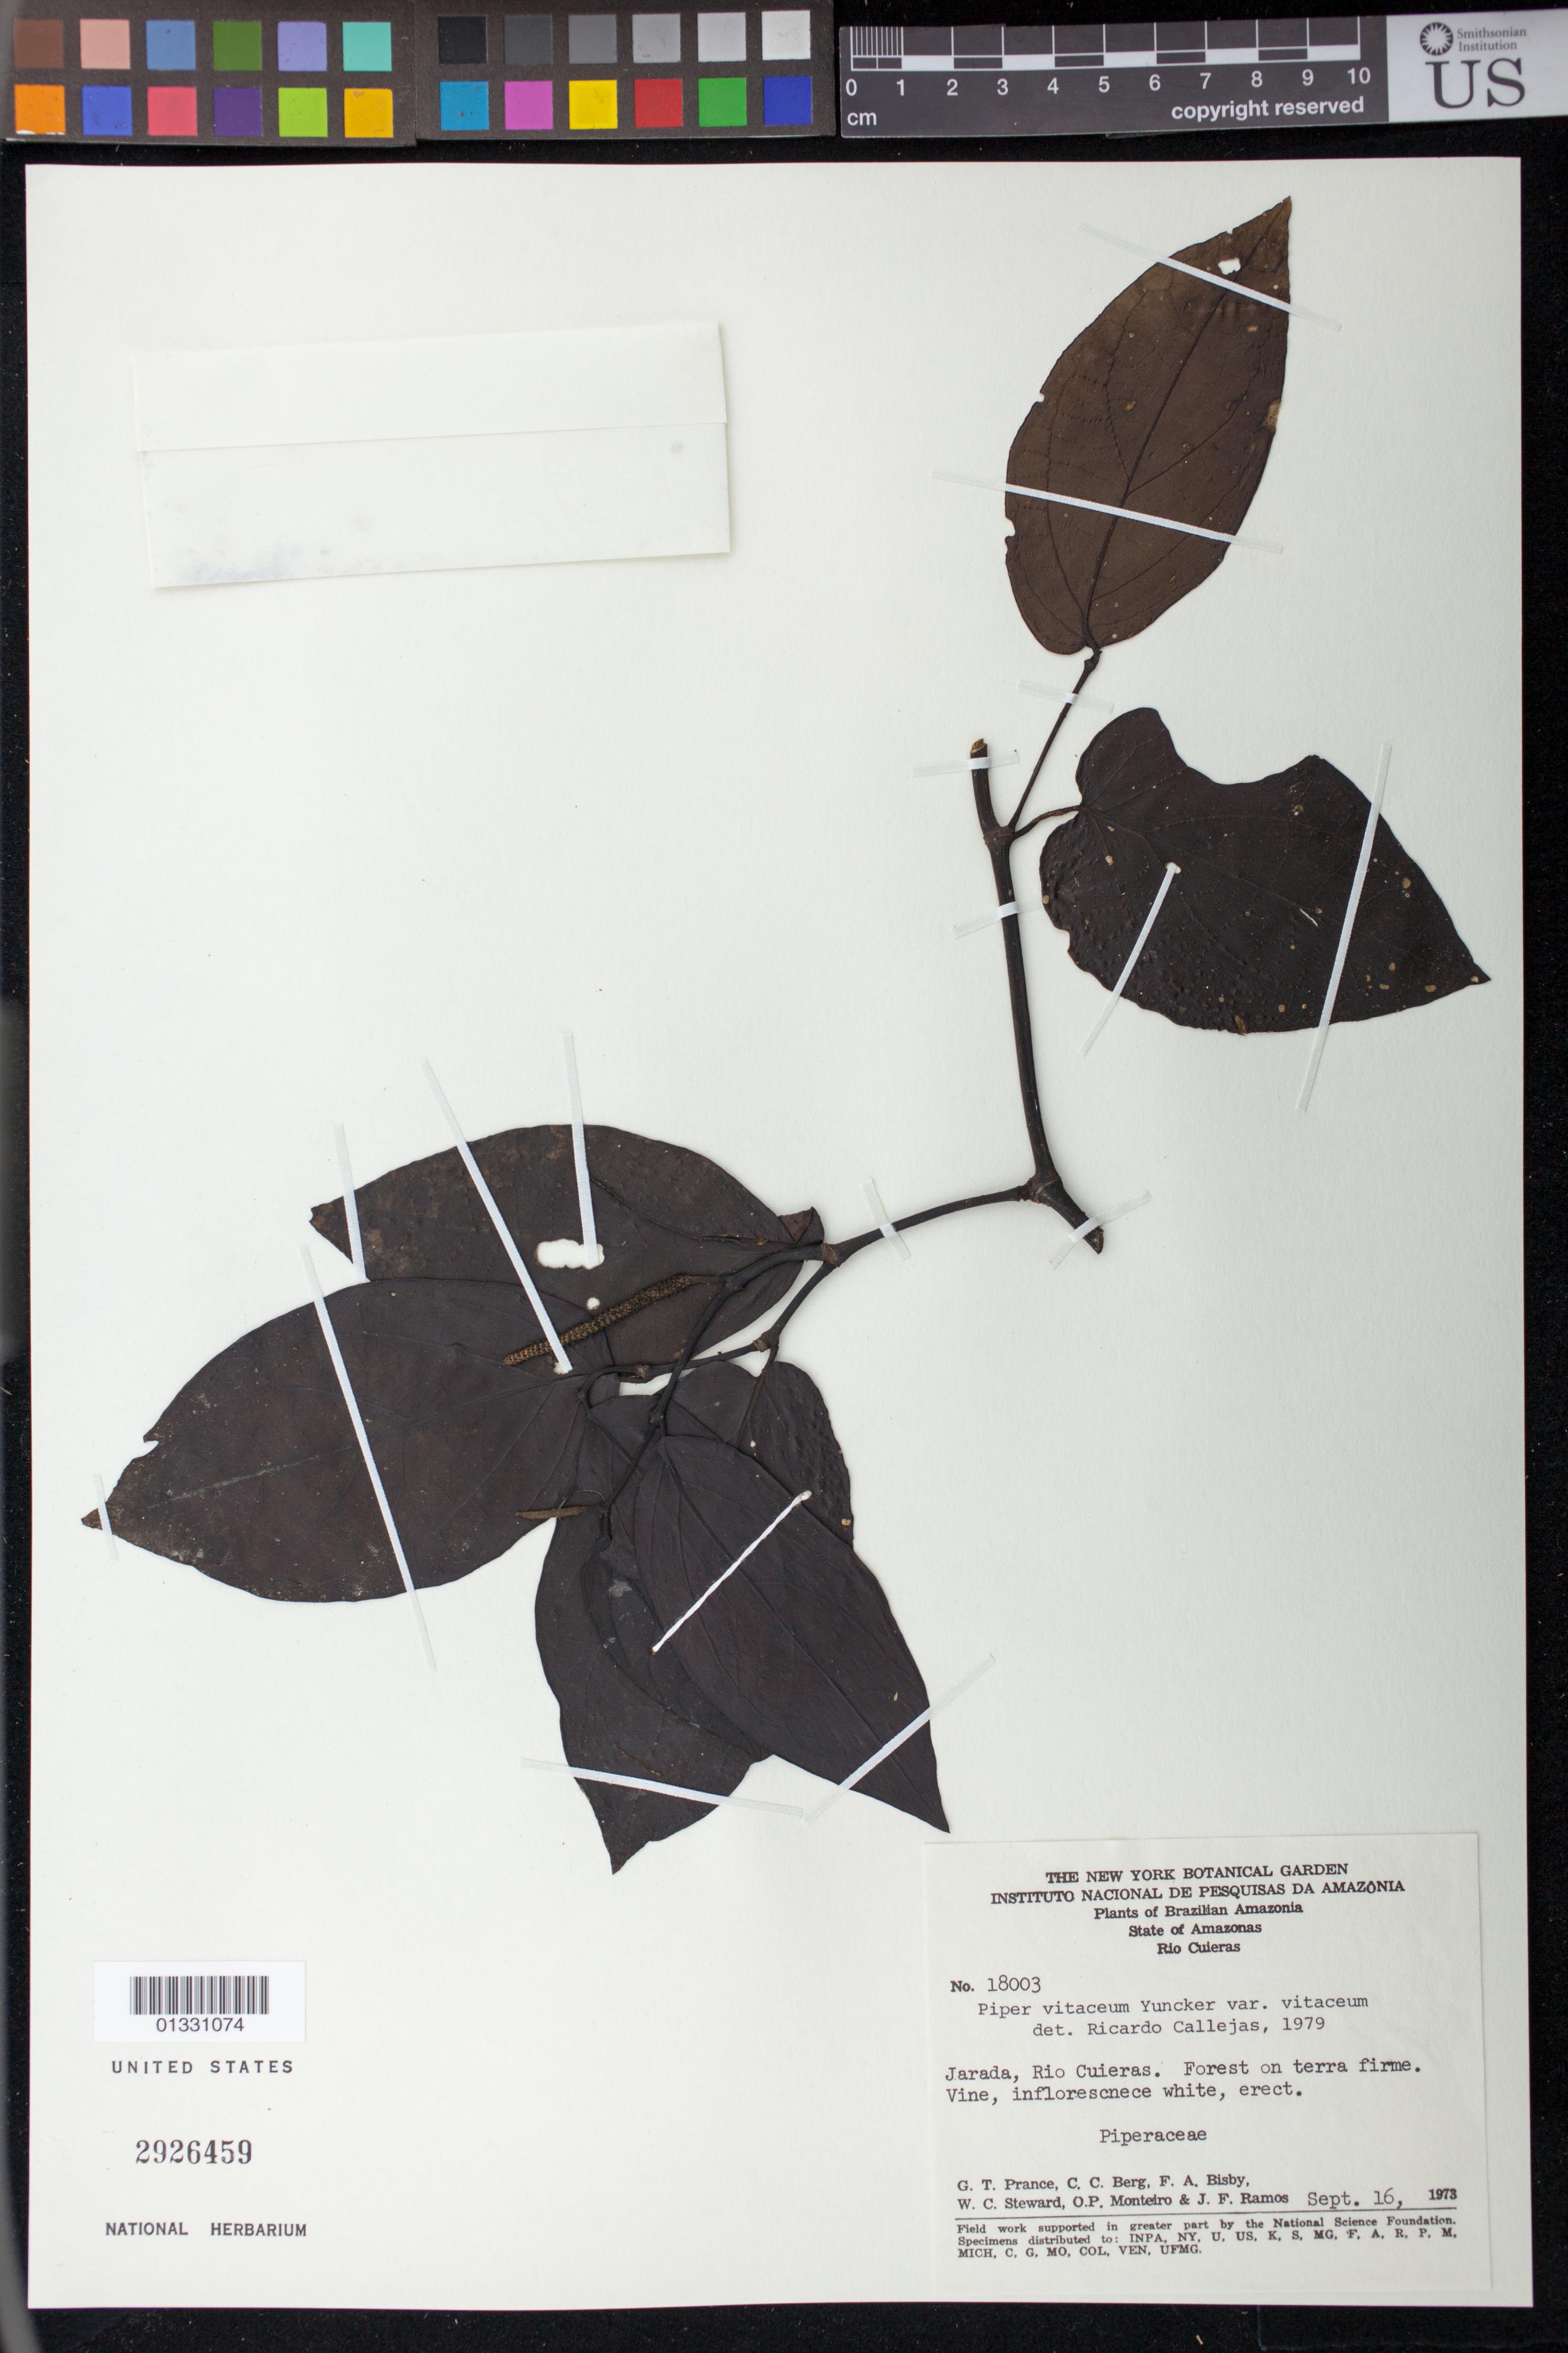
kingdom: Plantae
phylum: Tracheophyta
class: Magnoliopsida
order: Piperales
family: Piperaceae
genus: Piper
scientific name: Piper vitaceum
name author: Yunck.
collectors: G. T. Prance, C. C. Berg, F. A. Bisby, W. C. Steward, O. P. Monteiro & J. F. Ramos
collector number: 18003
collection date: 1973-09-16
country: Brazil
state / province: Amazonas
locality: Jarada, Rio Cuieras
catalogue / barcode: US 2926459